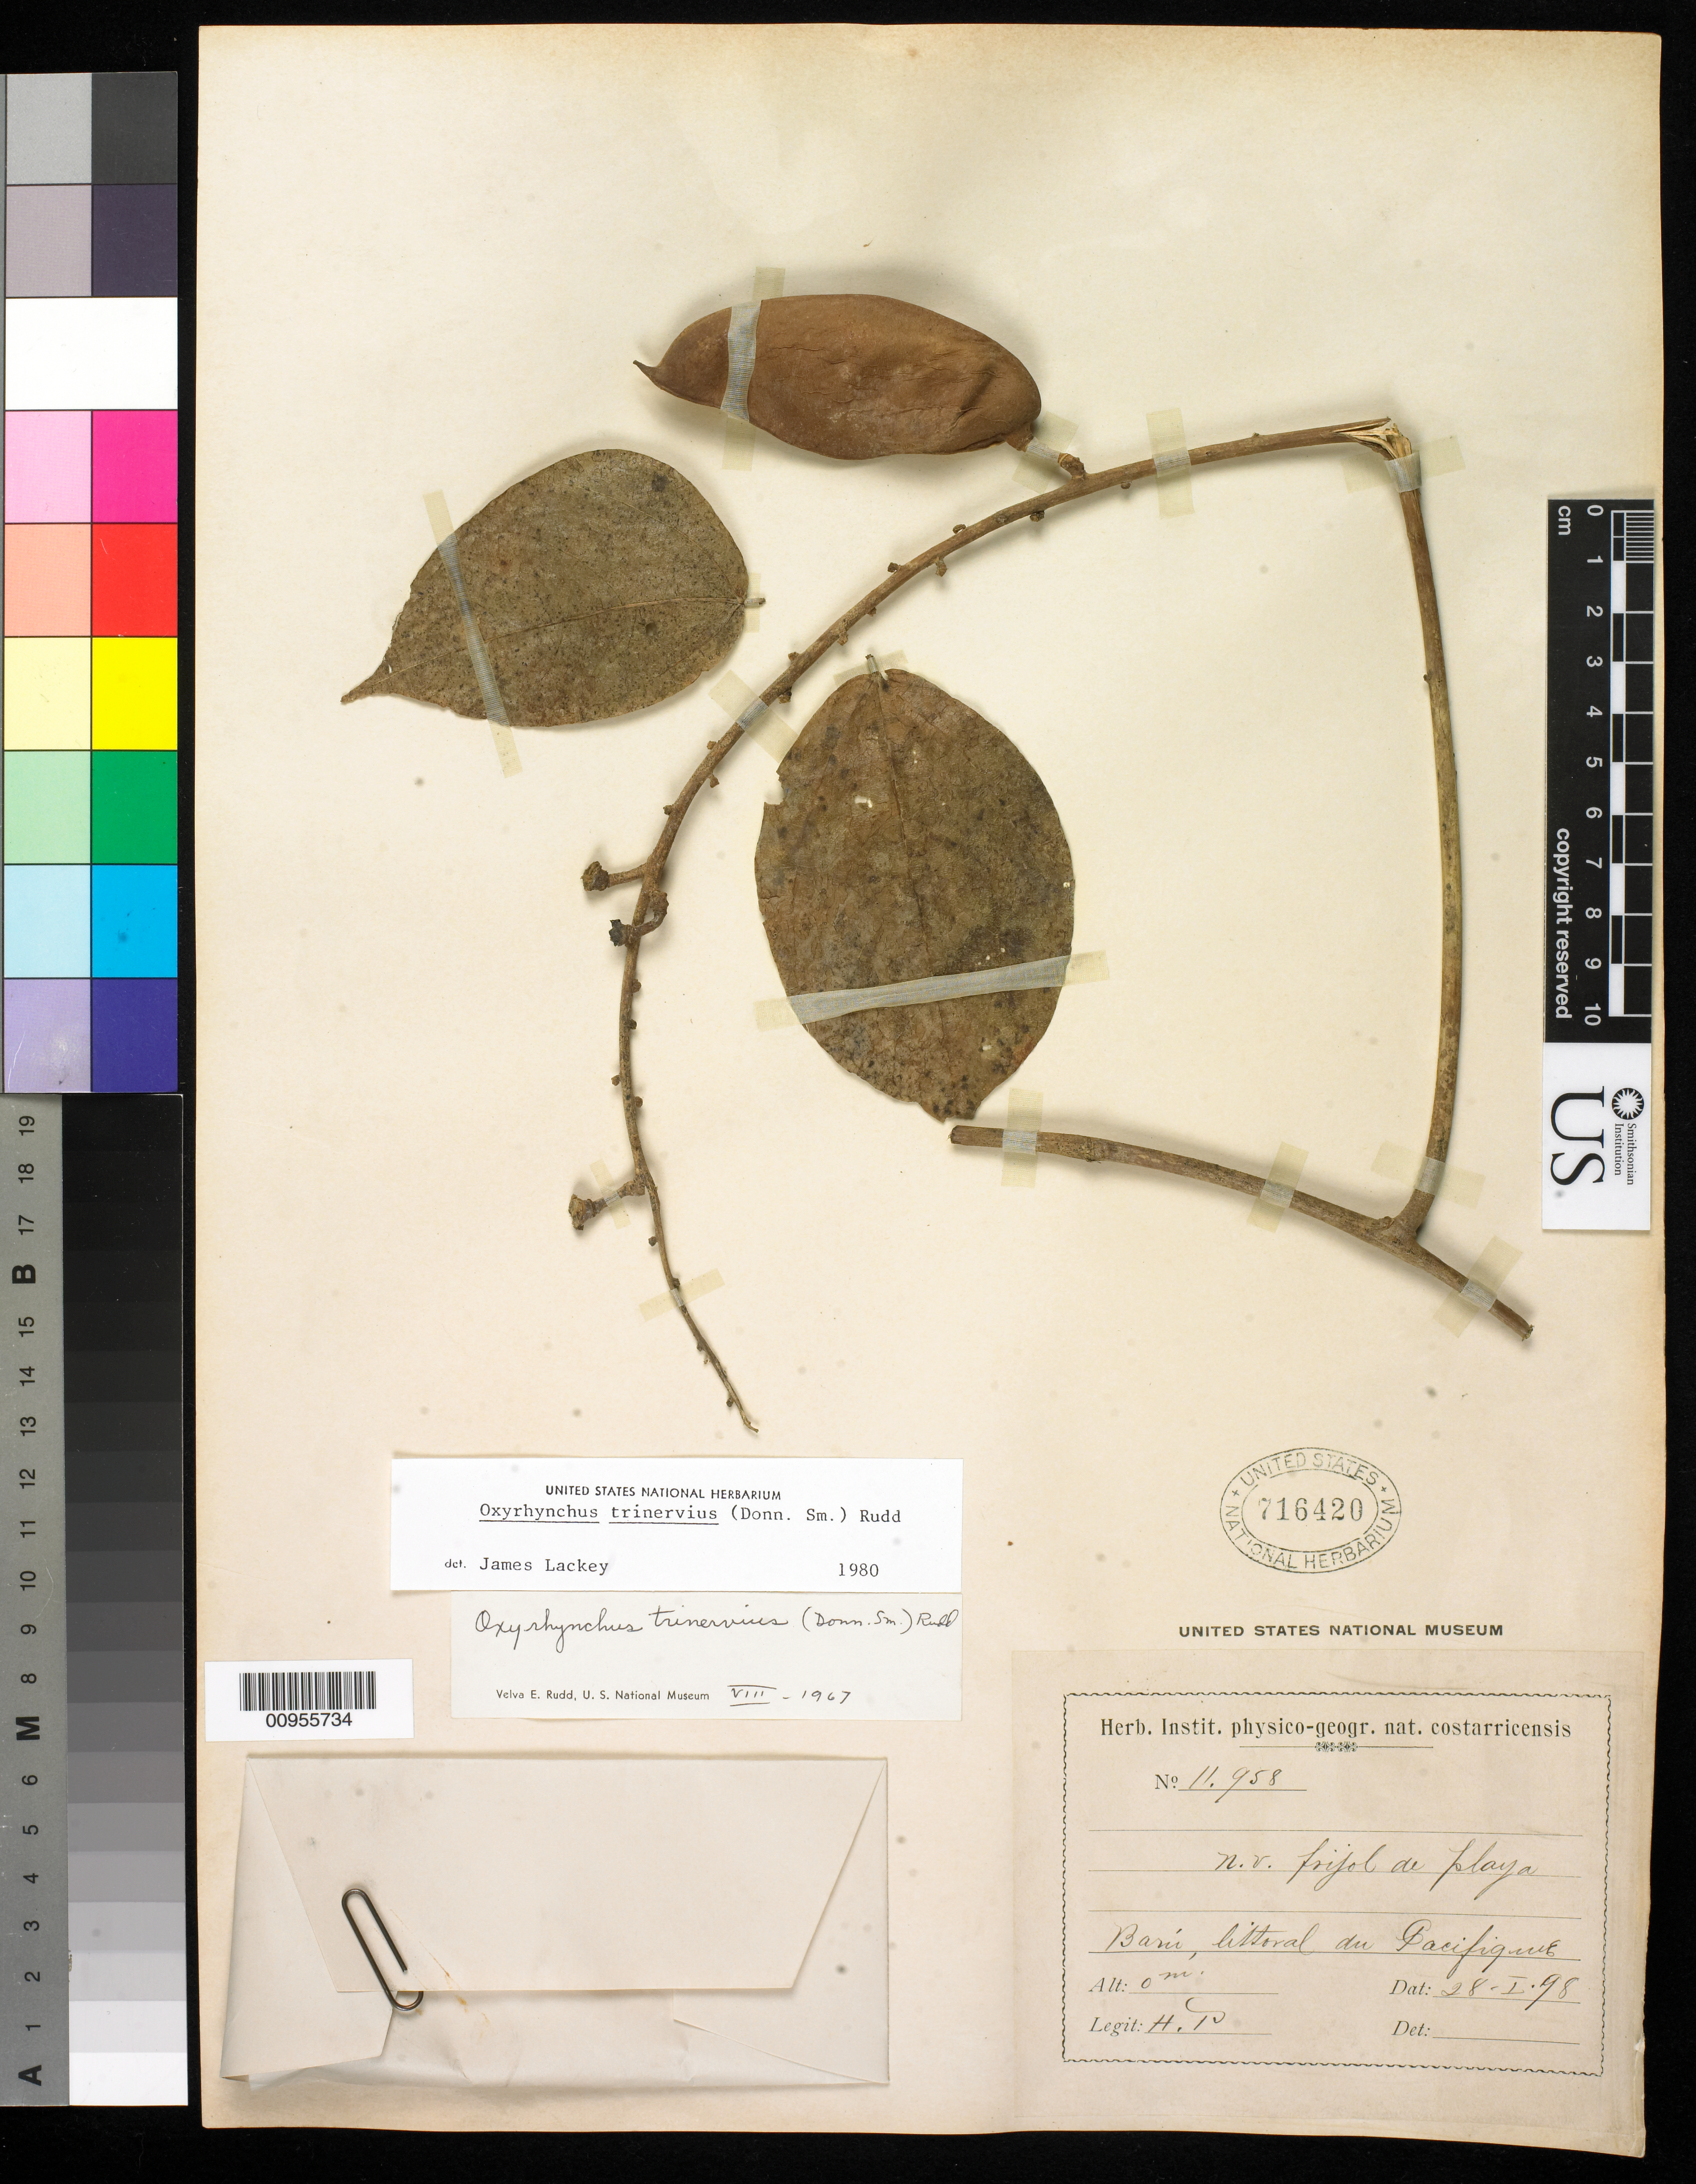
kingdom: Plantae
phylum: Tracheophyta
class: Magnoliopsida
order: Fabales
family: Fabaceae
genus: Dioclea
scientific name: Dioclea trinervia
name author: Donn. Sm.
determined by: Lackey, J.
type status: Syntype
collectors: H. F. Pittier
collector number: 11958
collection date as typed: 28 Jan 1898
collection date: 1898-01-28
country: Guatemala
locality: Barú, littoral du Pacifique.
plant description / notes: Lectotype is Cook & Griggs 140 as (effectively) designated by V.E. Rudd, Phytologia 15: 291 (1967).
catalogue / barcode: US 716420